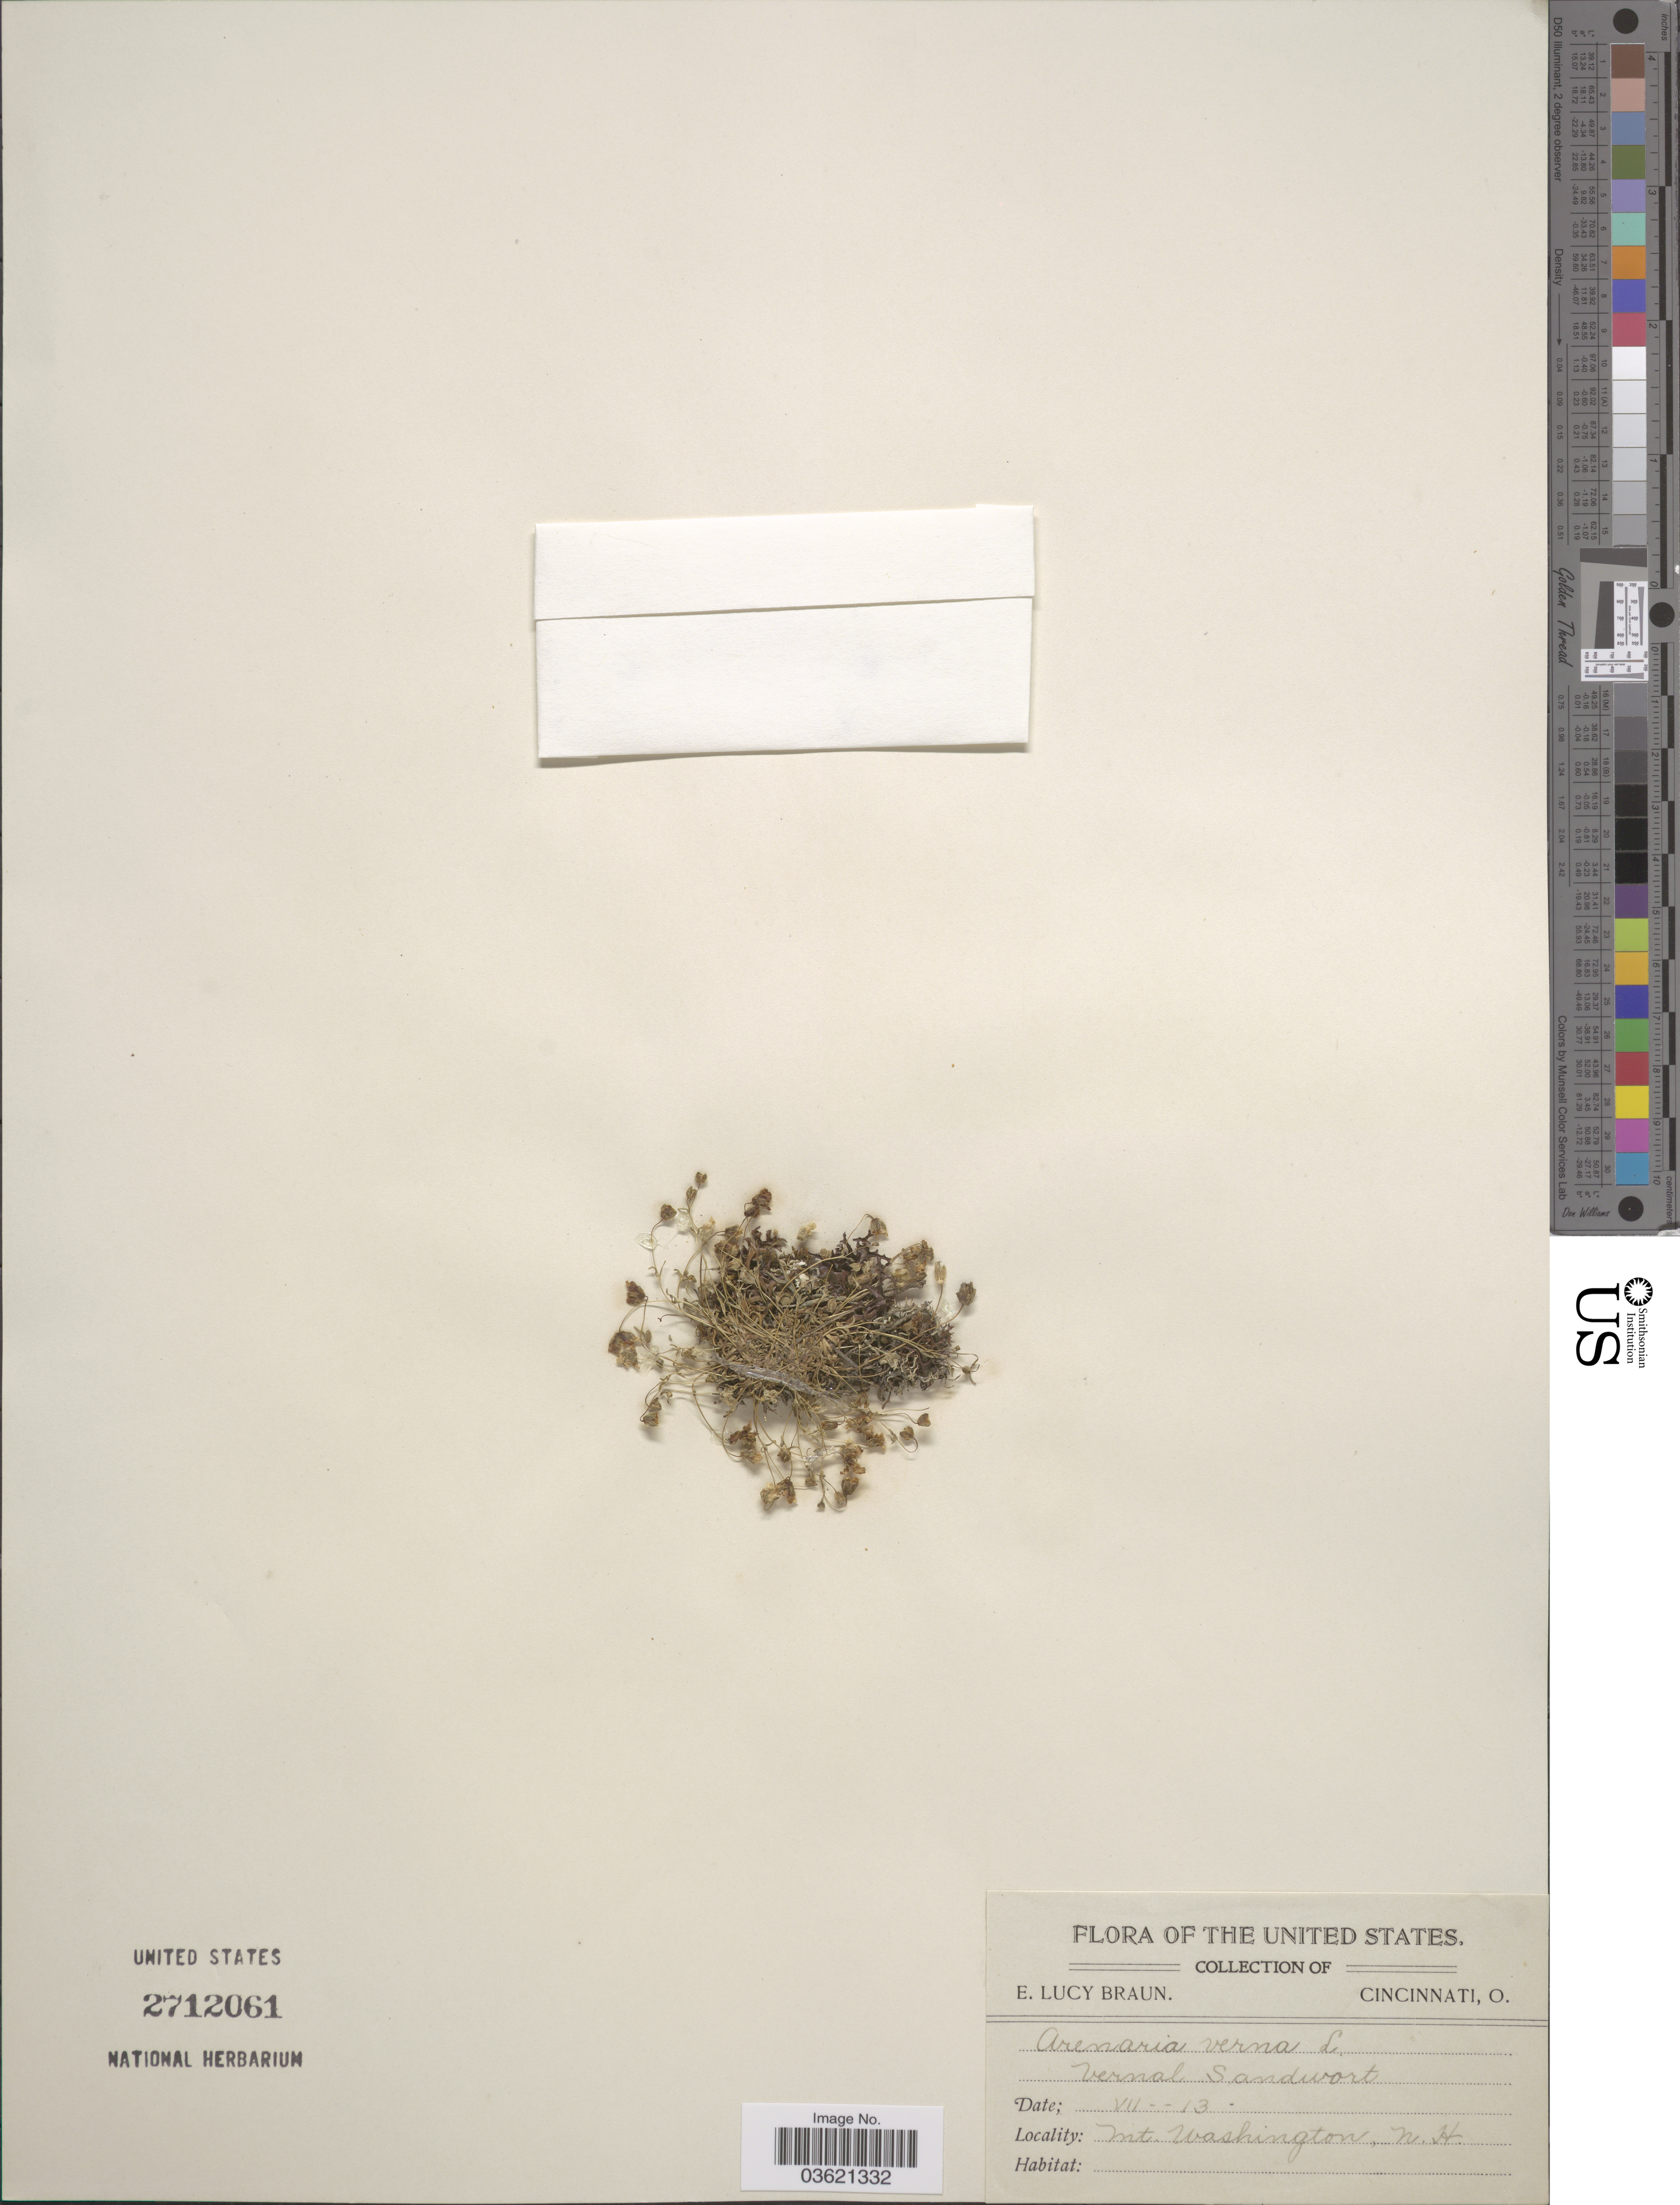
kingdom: Plantae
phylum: Tracheophyta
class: Magnoliopsida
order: Caryophyllales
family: Caryophyllaceae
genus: Arenaria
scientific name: Arenaria verna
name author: L.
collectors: E. L. Braun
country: United States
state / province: New Hampshire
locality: Mt. Washington.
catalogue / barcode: US 2712061